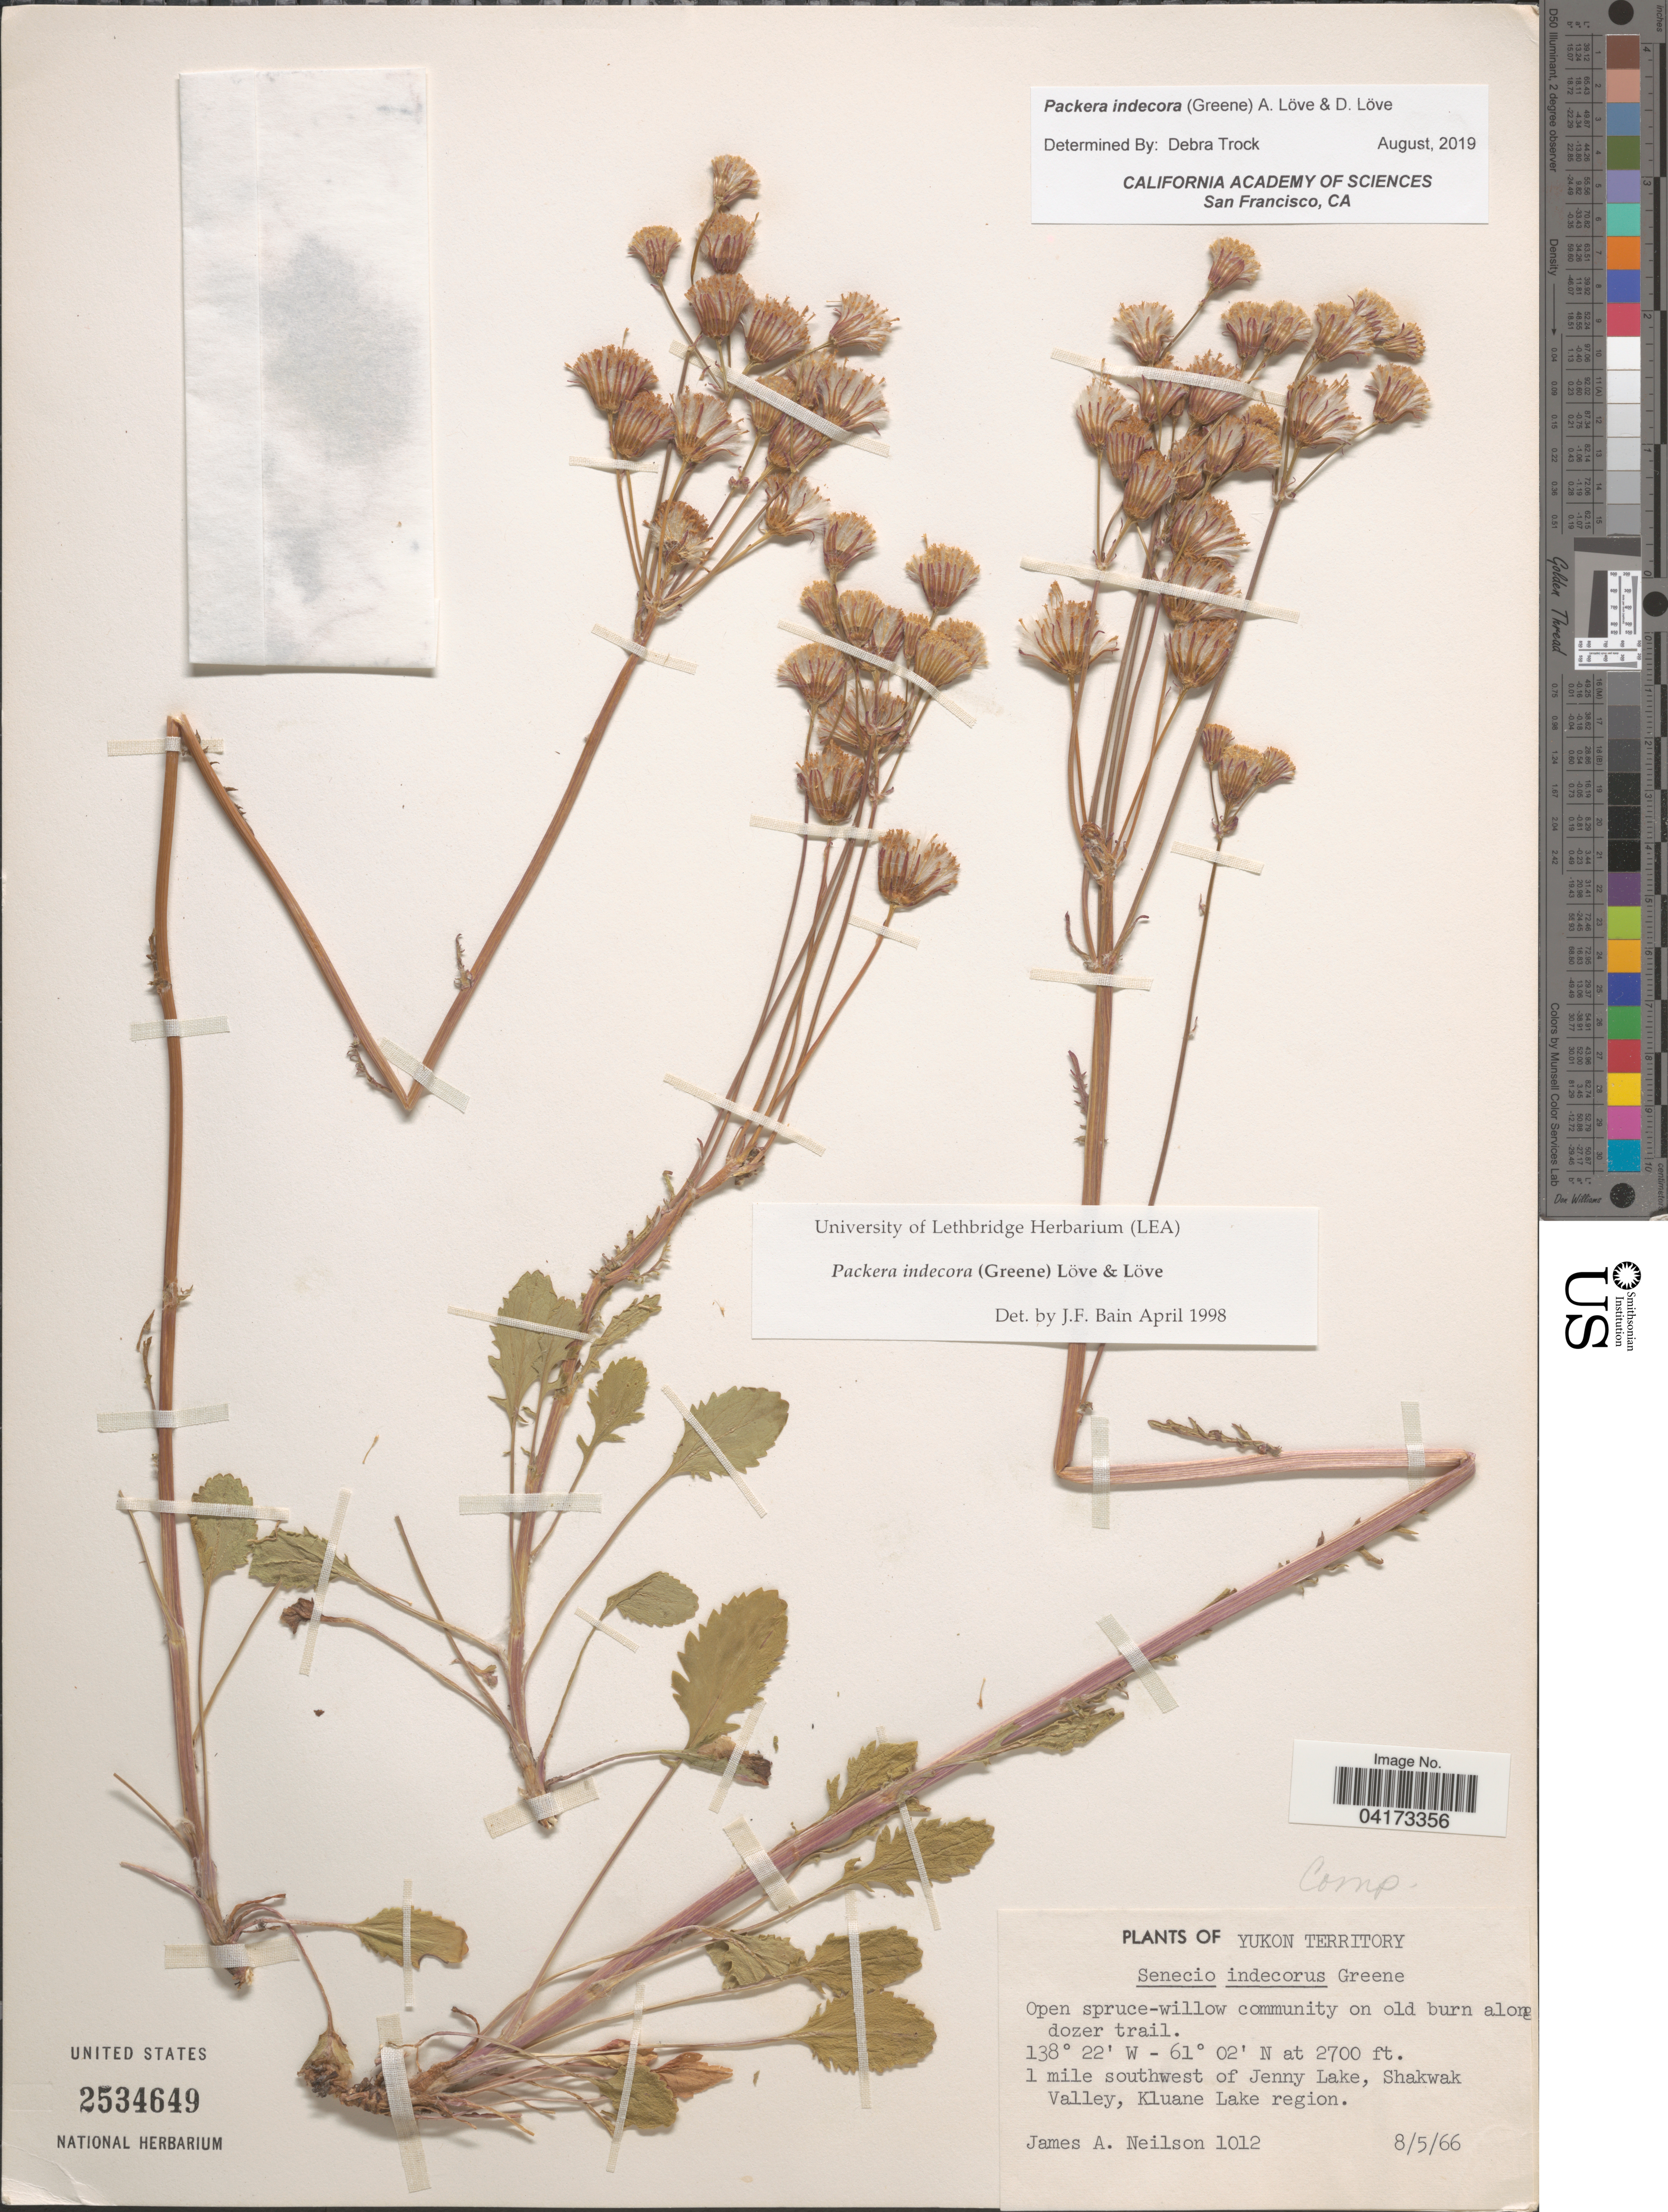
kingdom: Plantae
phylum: Tracheophyta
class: Magnoliopsida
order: Asterales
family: Asteraceae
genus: Packera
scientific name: Packera indecora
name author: (Greene) Á. Löve & D. Löve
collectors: J. Neilson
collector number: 1012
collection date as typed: Transcribed d/m/y: 8/5/66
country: Canada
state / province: Yukon Territory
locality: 1 mile southwest of Jenny Lake, Shakwak Valley, Kluane Lake region.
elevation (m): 823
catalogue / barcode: US 2534649